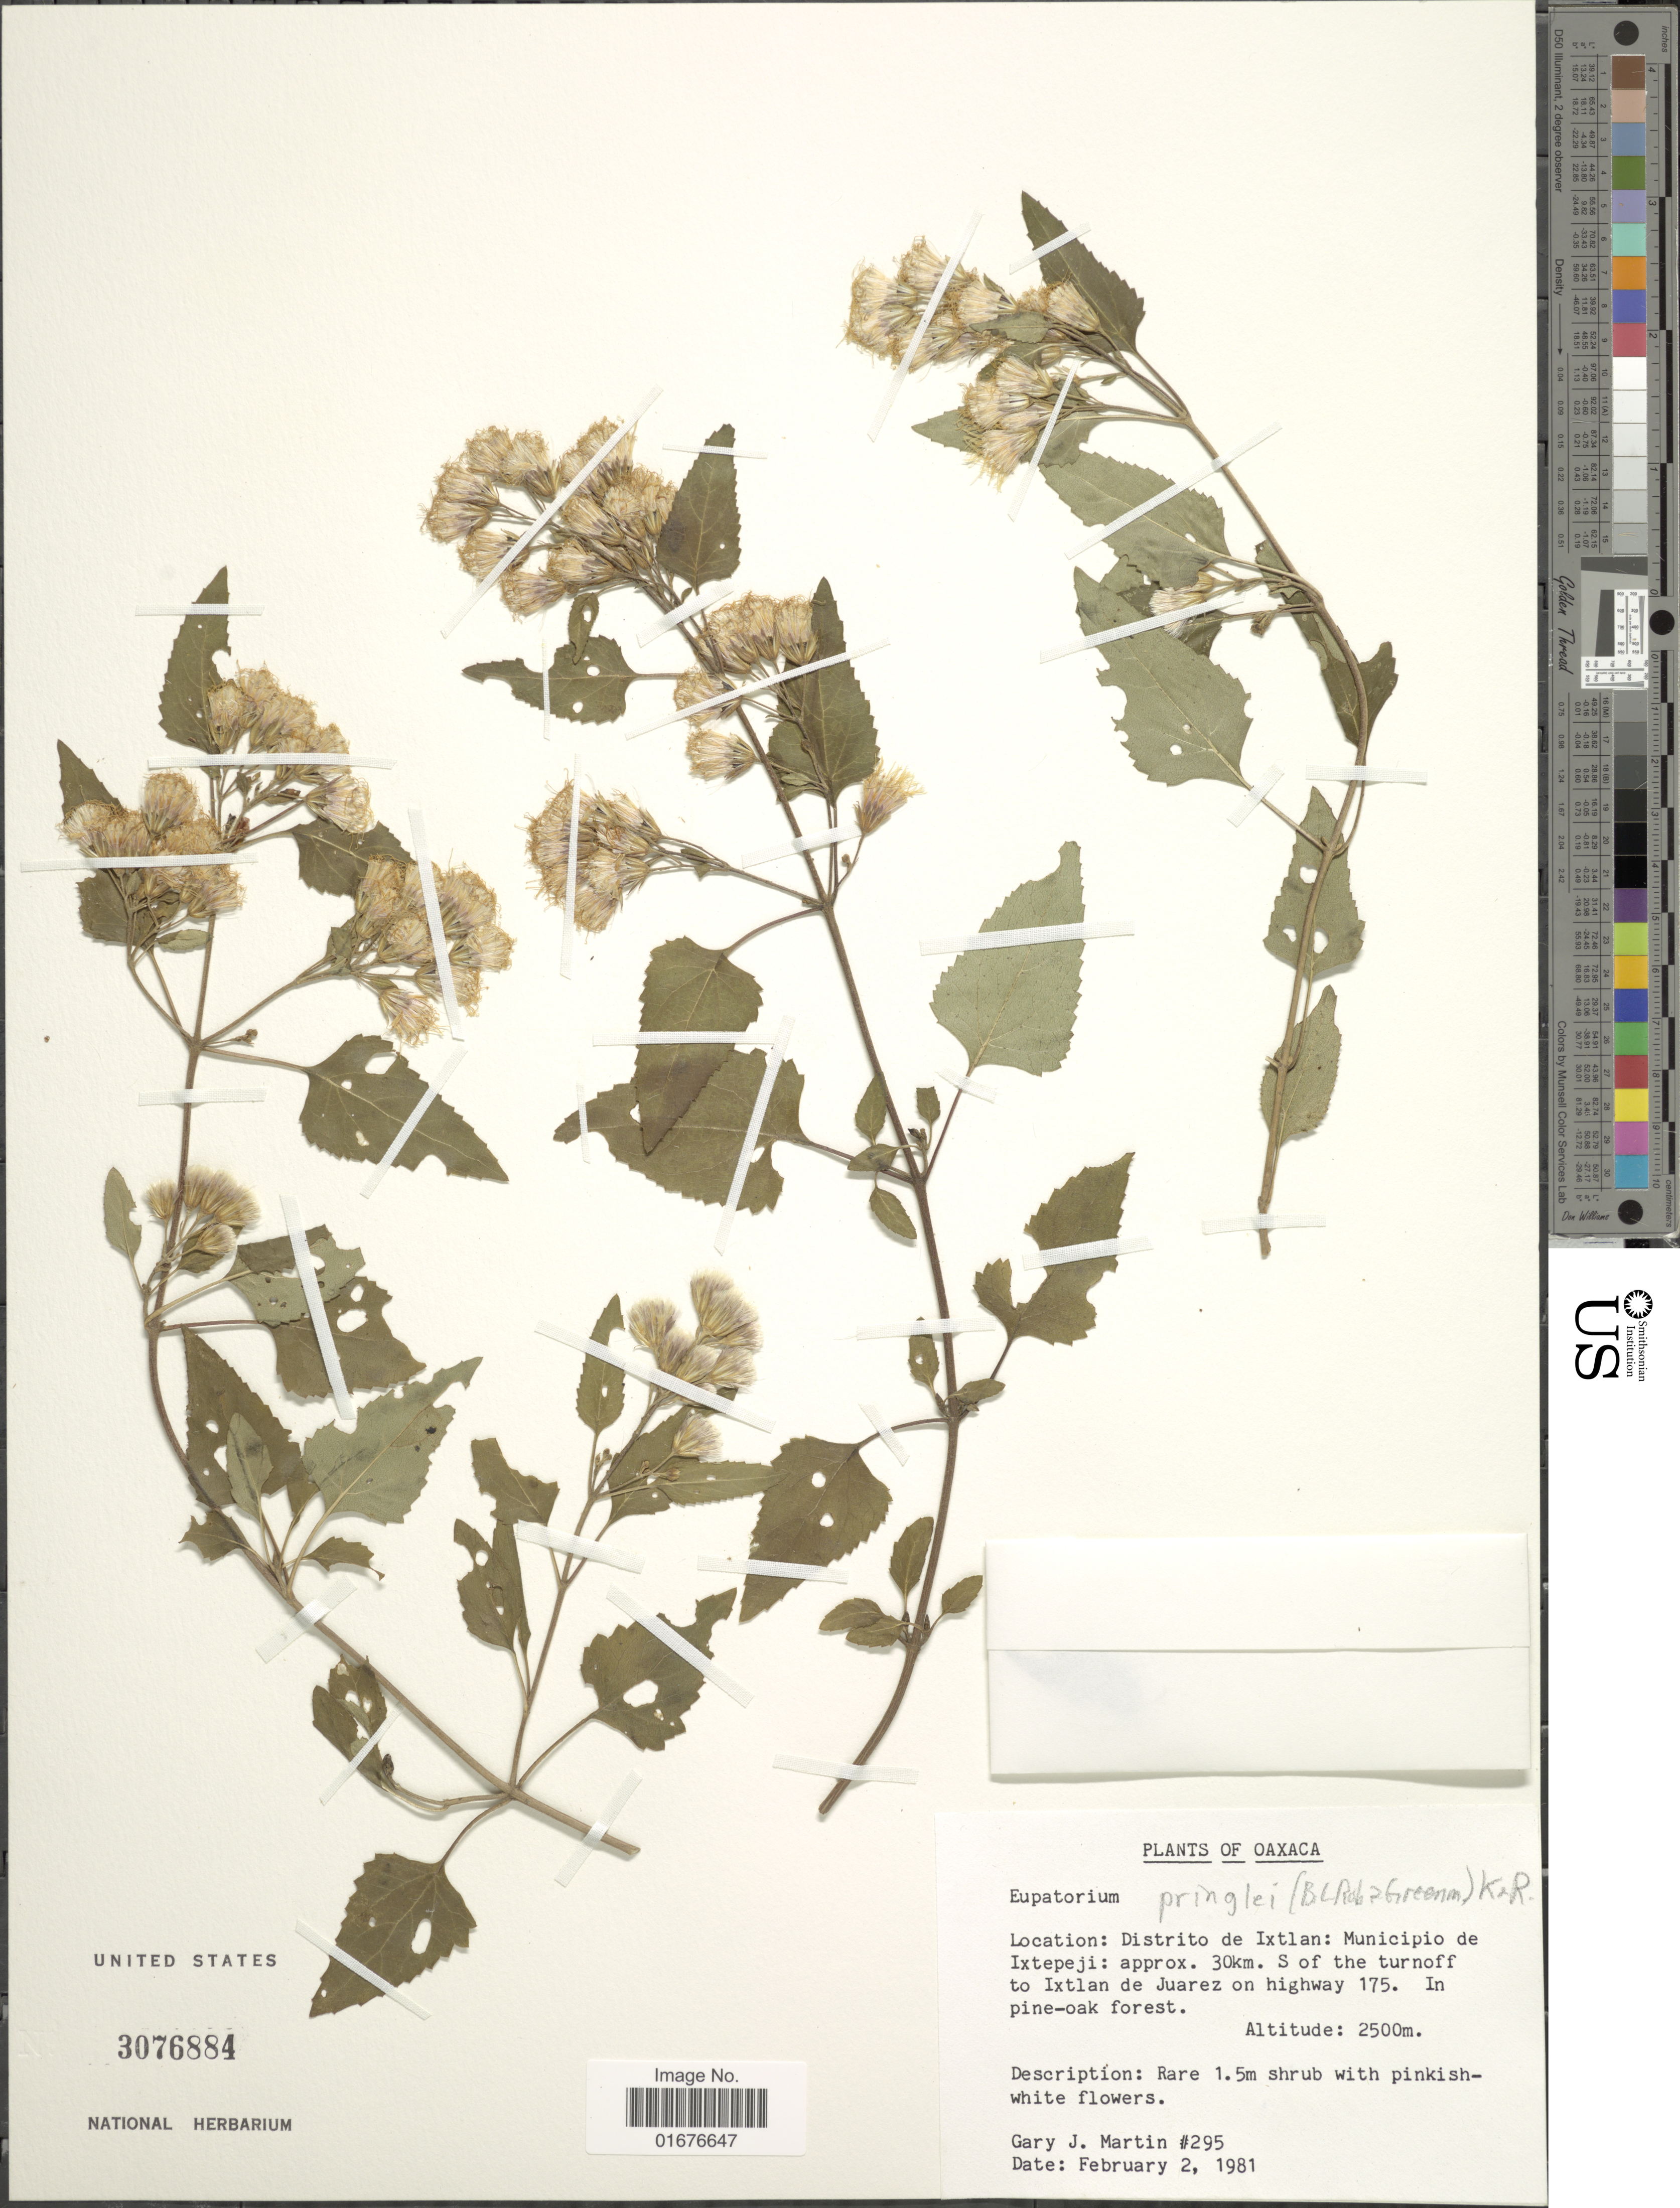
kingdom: Plantae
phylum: Tracheophyta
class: Magnoliopsida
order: Asterales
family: Asteraceae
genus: Ageratina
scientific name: Ageratina pringlei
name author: (B.L. Rob. & Greenm.) R.M. King & H. Rob.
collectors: G. J. Martin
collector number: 295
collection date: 1981-02-02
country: Mexico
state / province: Oaxaca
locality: Distrito de Ixtlan: Municipio de Ixtepeji:approx. 30km. S of the turnoff to Ixtlan de Juares on highway 175, in pine-oak forest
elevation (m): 2500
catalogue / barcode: US 3076884